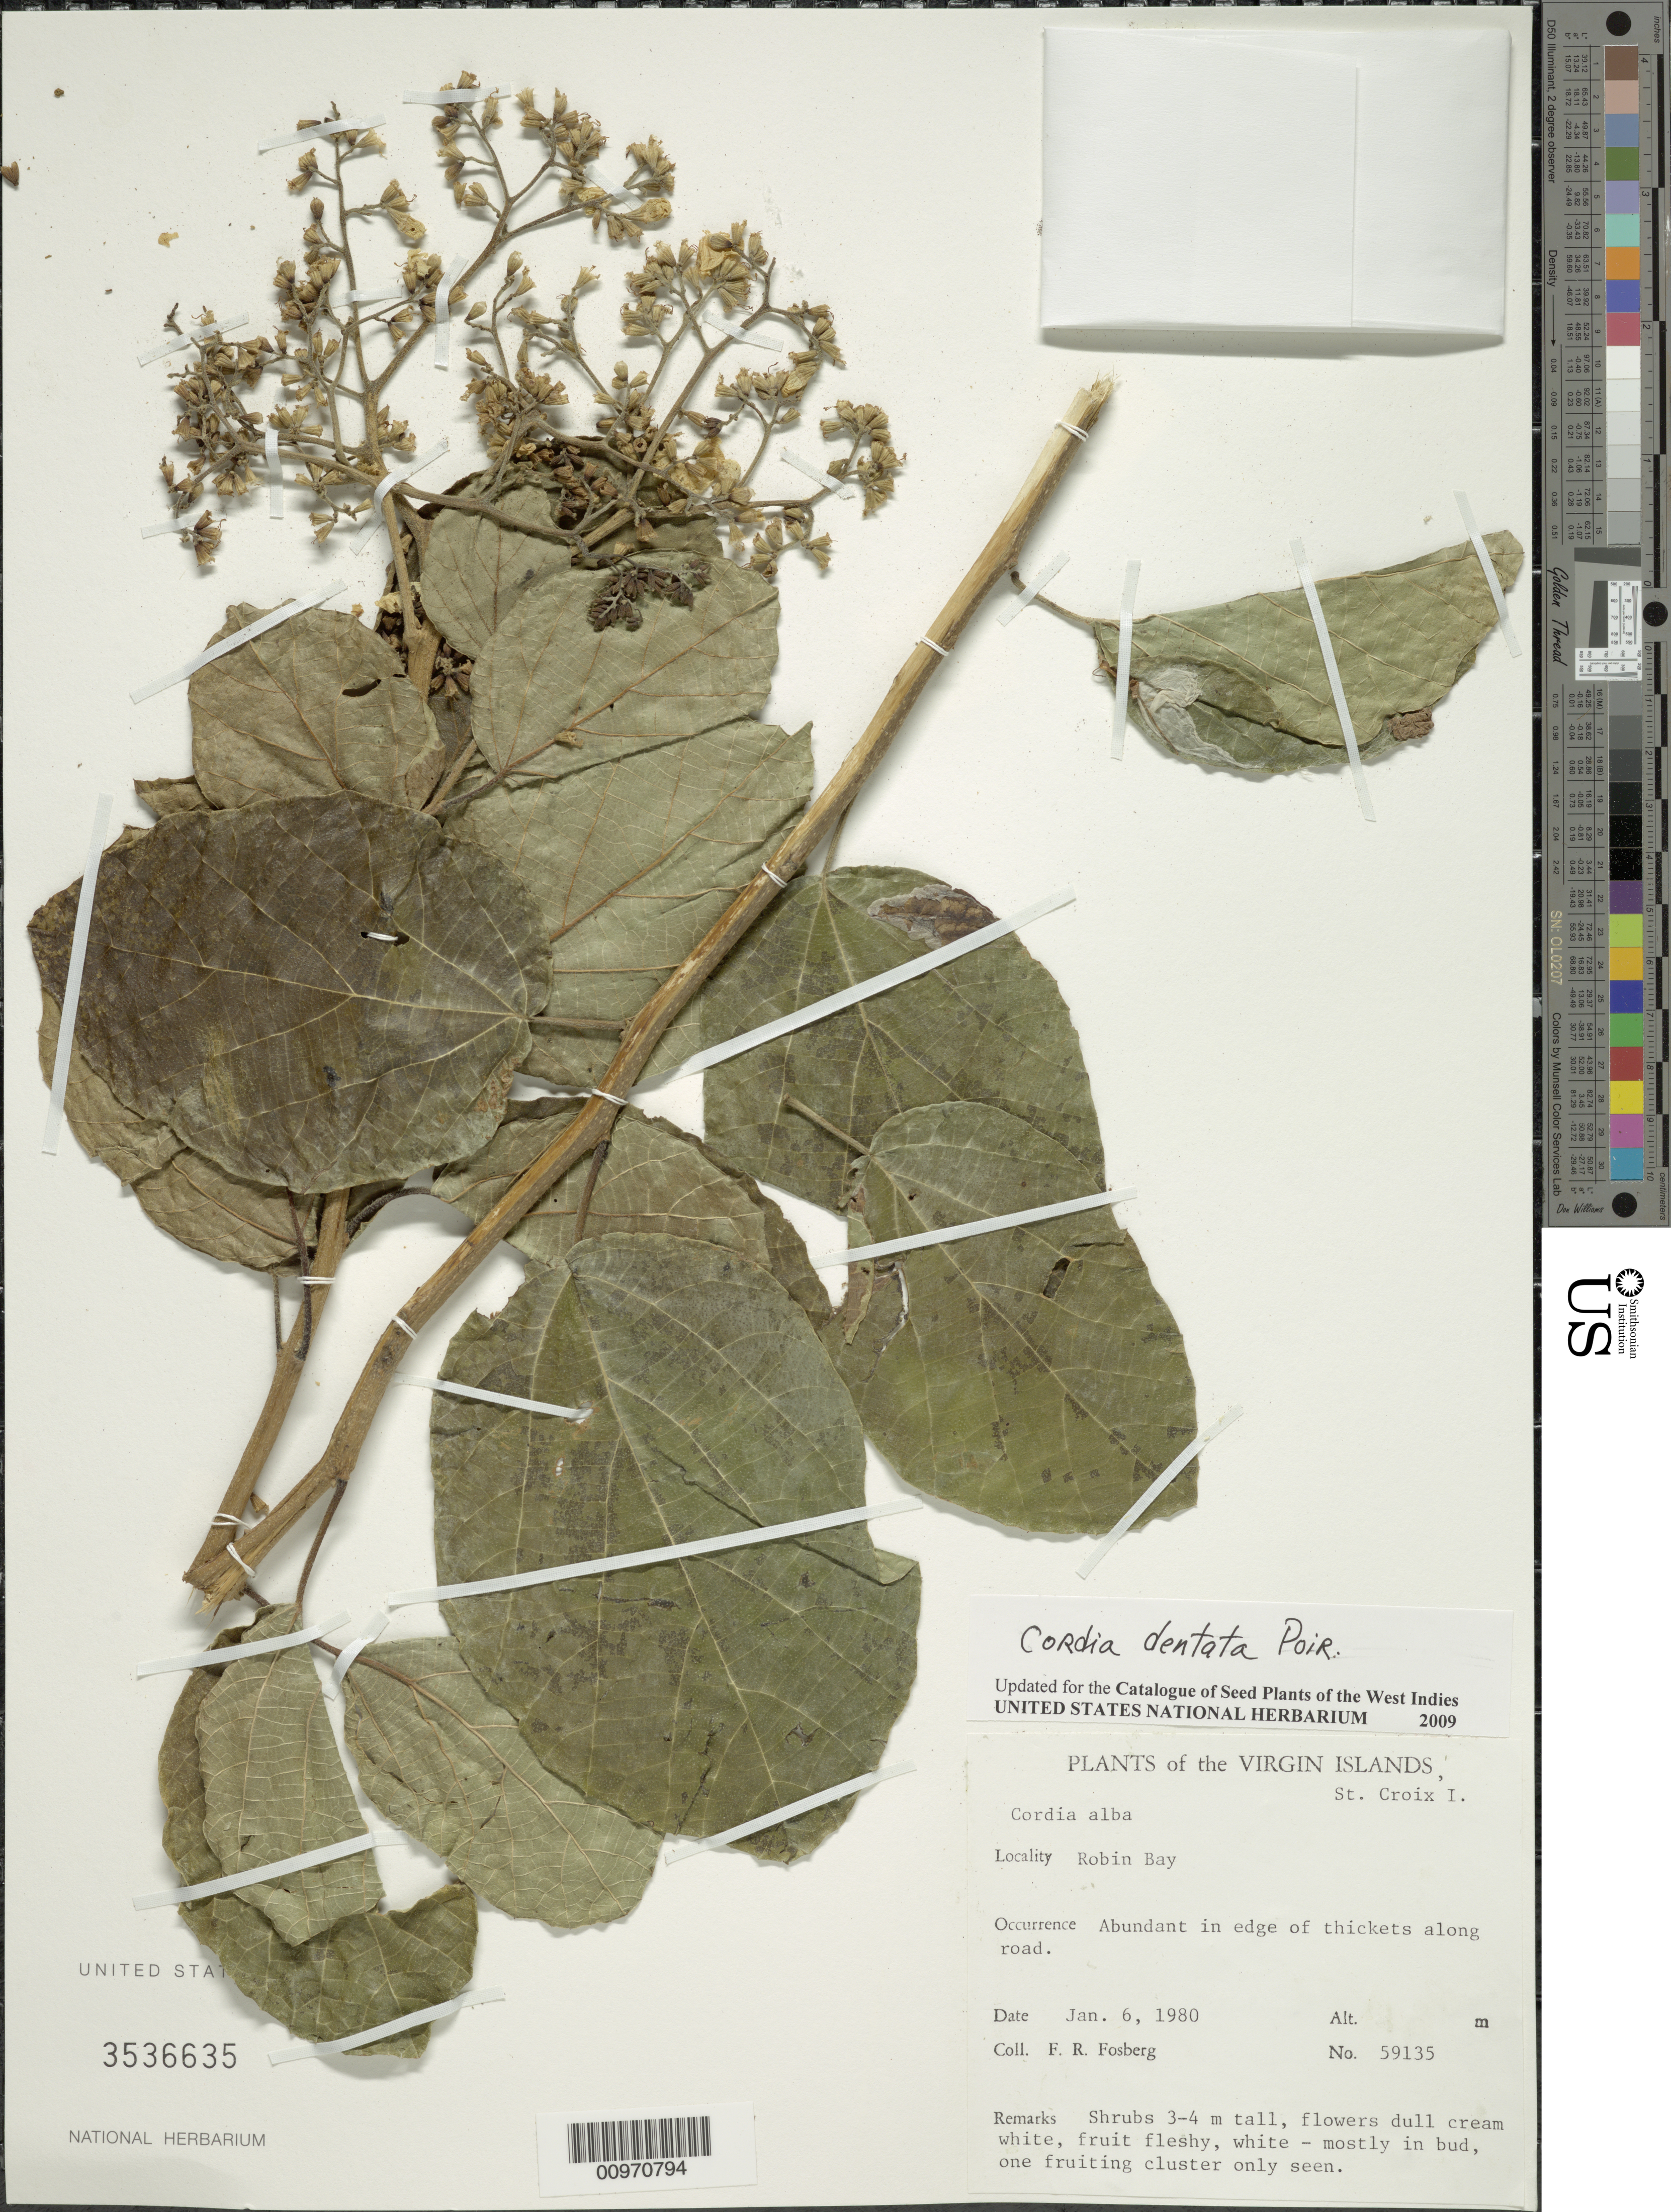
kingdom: Plantae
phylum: Tracheophyta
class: Magnoliopsida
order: Boraginales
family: Cordiaceae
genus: Cordia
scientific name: Cordia dentata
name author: Poir.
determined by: Acevedo-Rodríguez, P., (BOT), Smithsonian Institution - National Museum of Natural History (UNITED STATES)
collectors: F. R. Fosberg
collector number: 59135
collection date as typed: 06 Jan 1980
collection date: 1980-01-06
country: U.S. Virgin Islands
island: St. Croix I.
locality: Robin Bay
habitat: Abundant in edge of thickets along road.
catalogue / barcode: US 3536635